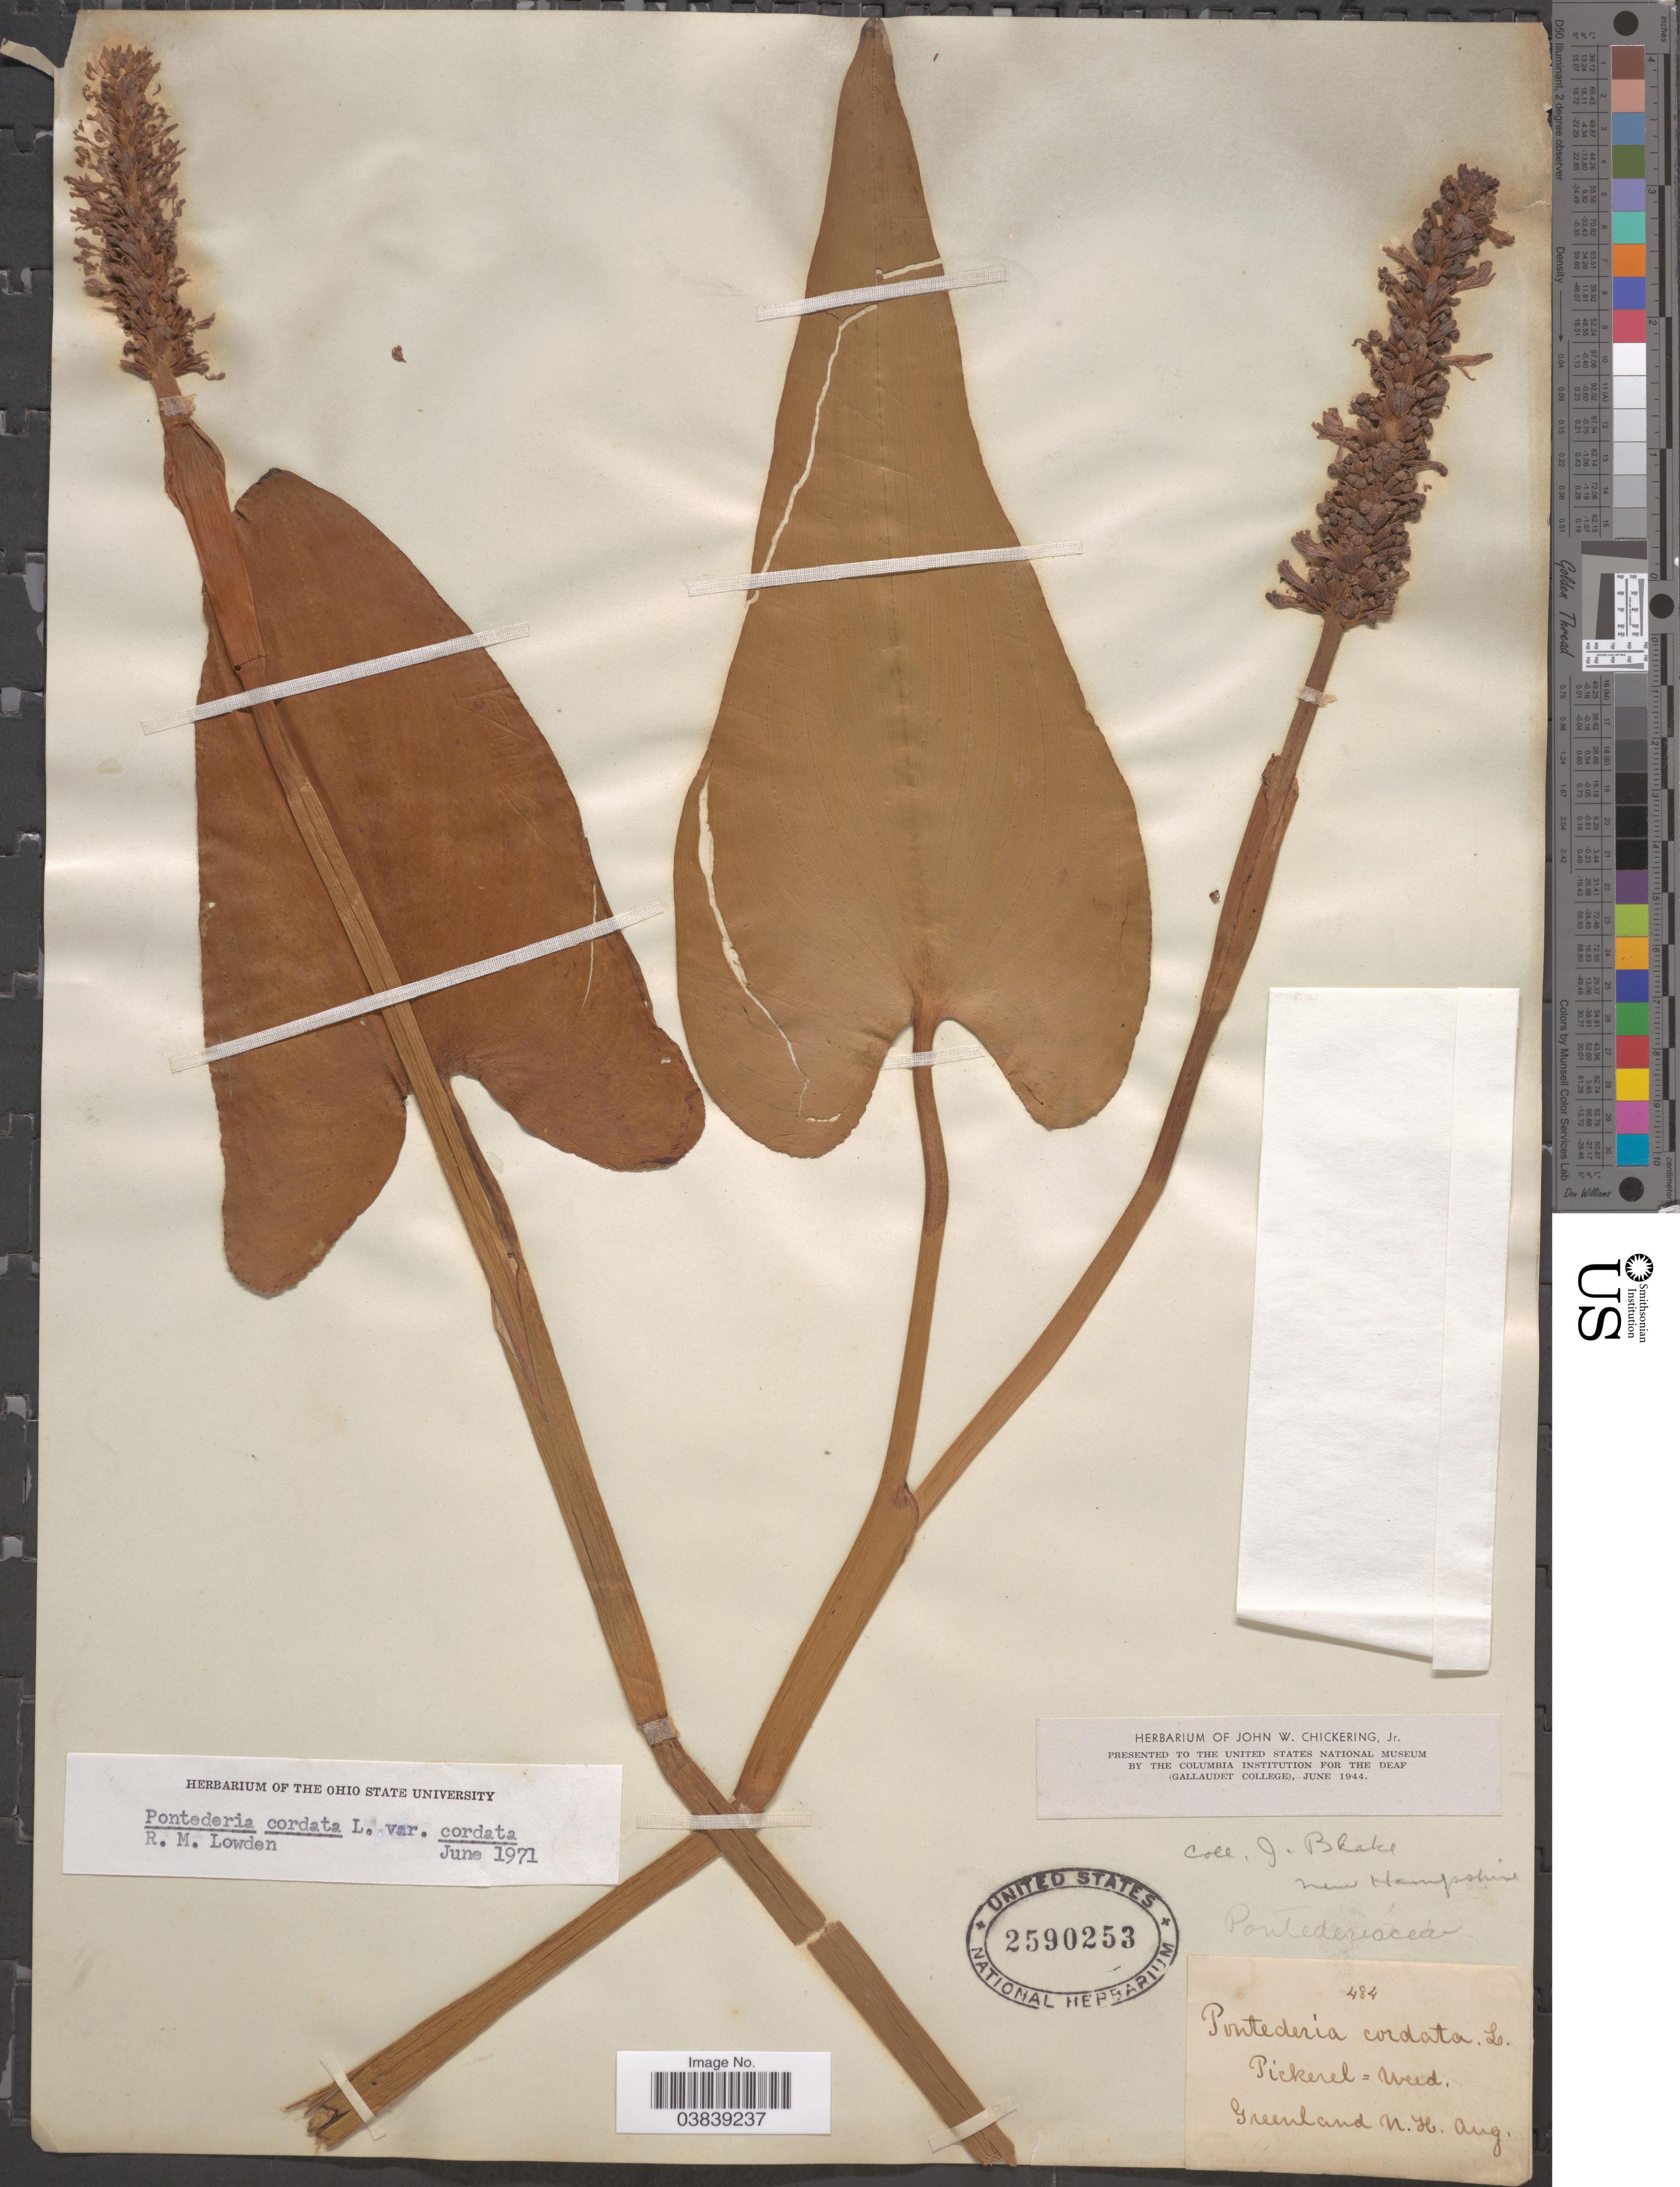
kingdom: Plantae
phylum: Tracheophyta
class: Liliopsida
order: Commelinales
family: Pontederiaceae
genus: Pontederia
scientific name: Pontederia cordata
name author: L.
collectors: J. Blake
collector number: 484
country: United States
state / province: New Hampshire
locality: Greenland.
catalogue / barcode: US 2590253